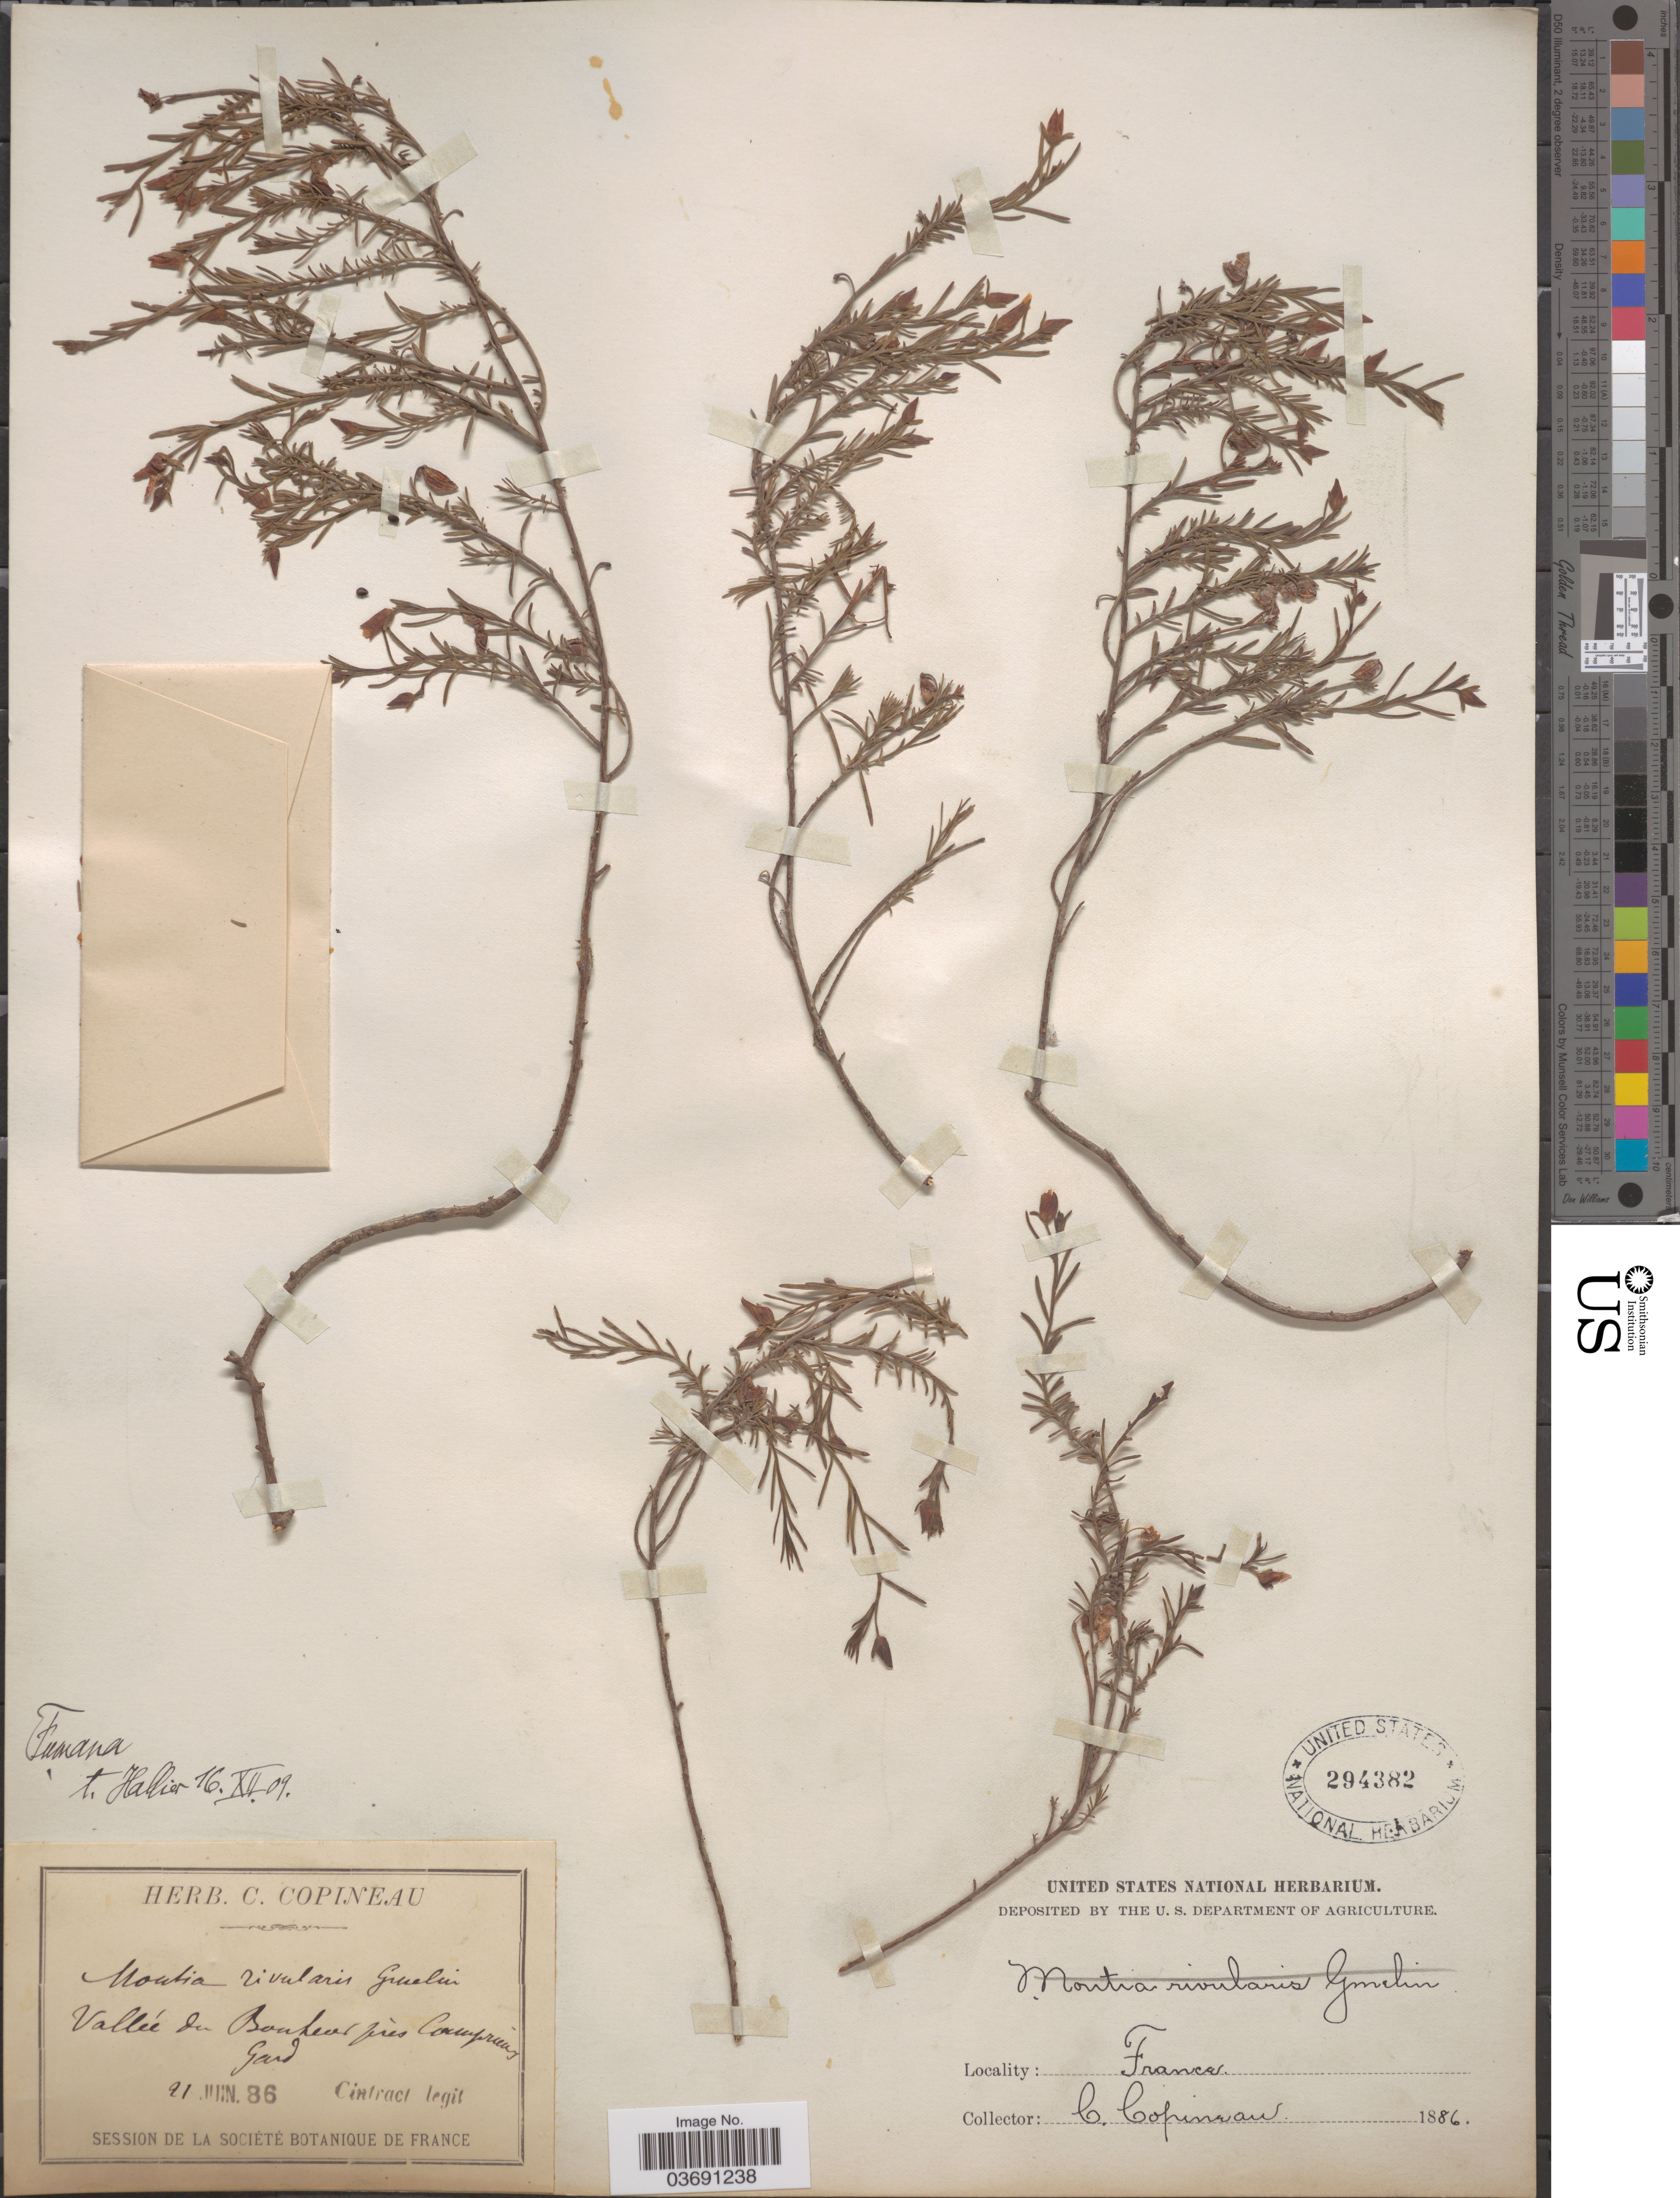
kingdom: Plantae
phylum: Tracheophyta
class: Magnoliopsida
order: Malvales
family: Cistaceae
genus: Fumana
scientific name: Fumana sp.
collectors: Cintract, -- & C. Copineau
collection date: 1886-06-21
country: France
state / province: Occitanie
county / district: Gard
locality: Vallée du Bonheur près Camprieux, Gard.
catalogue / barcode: US 294382